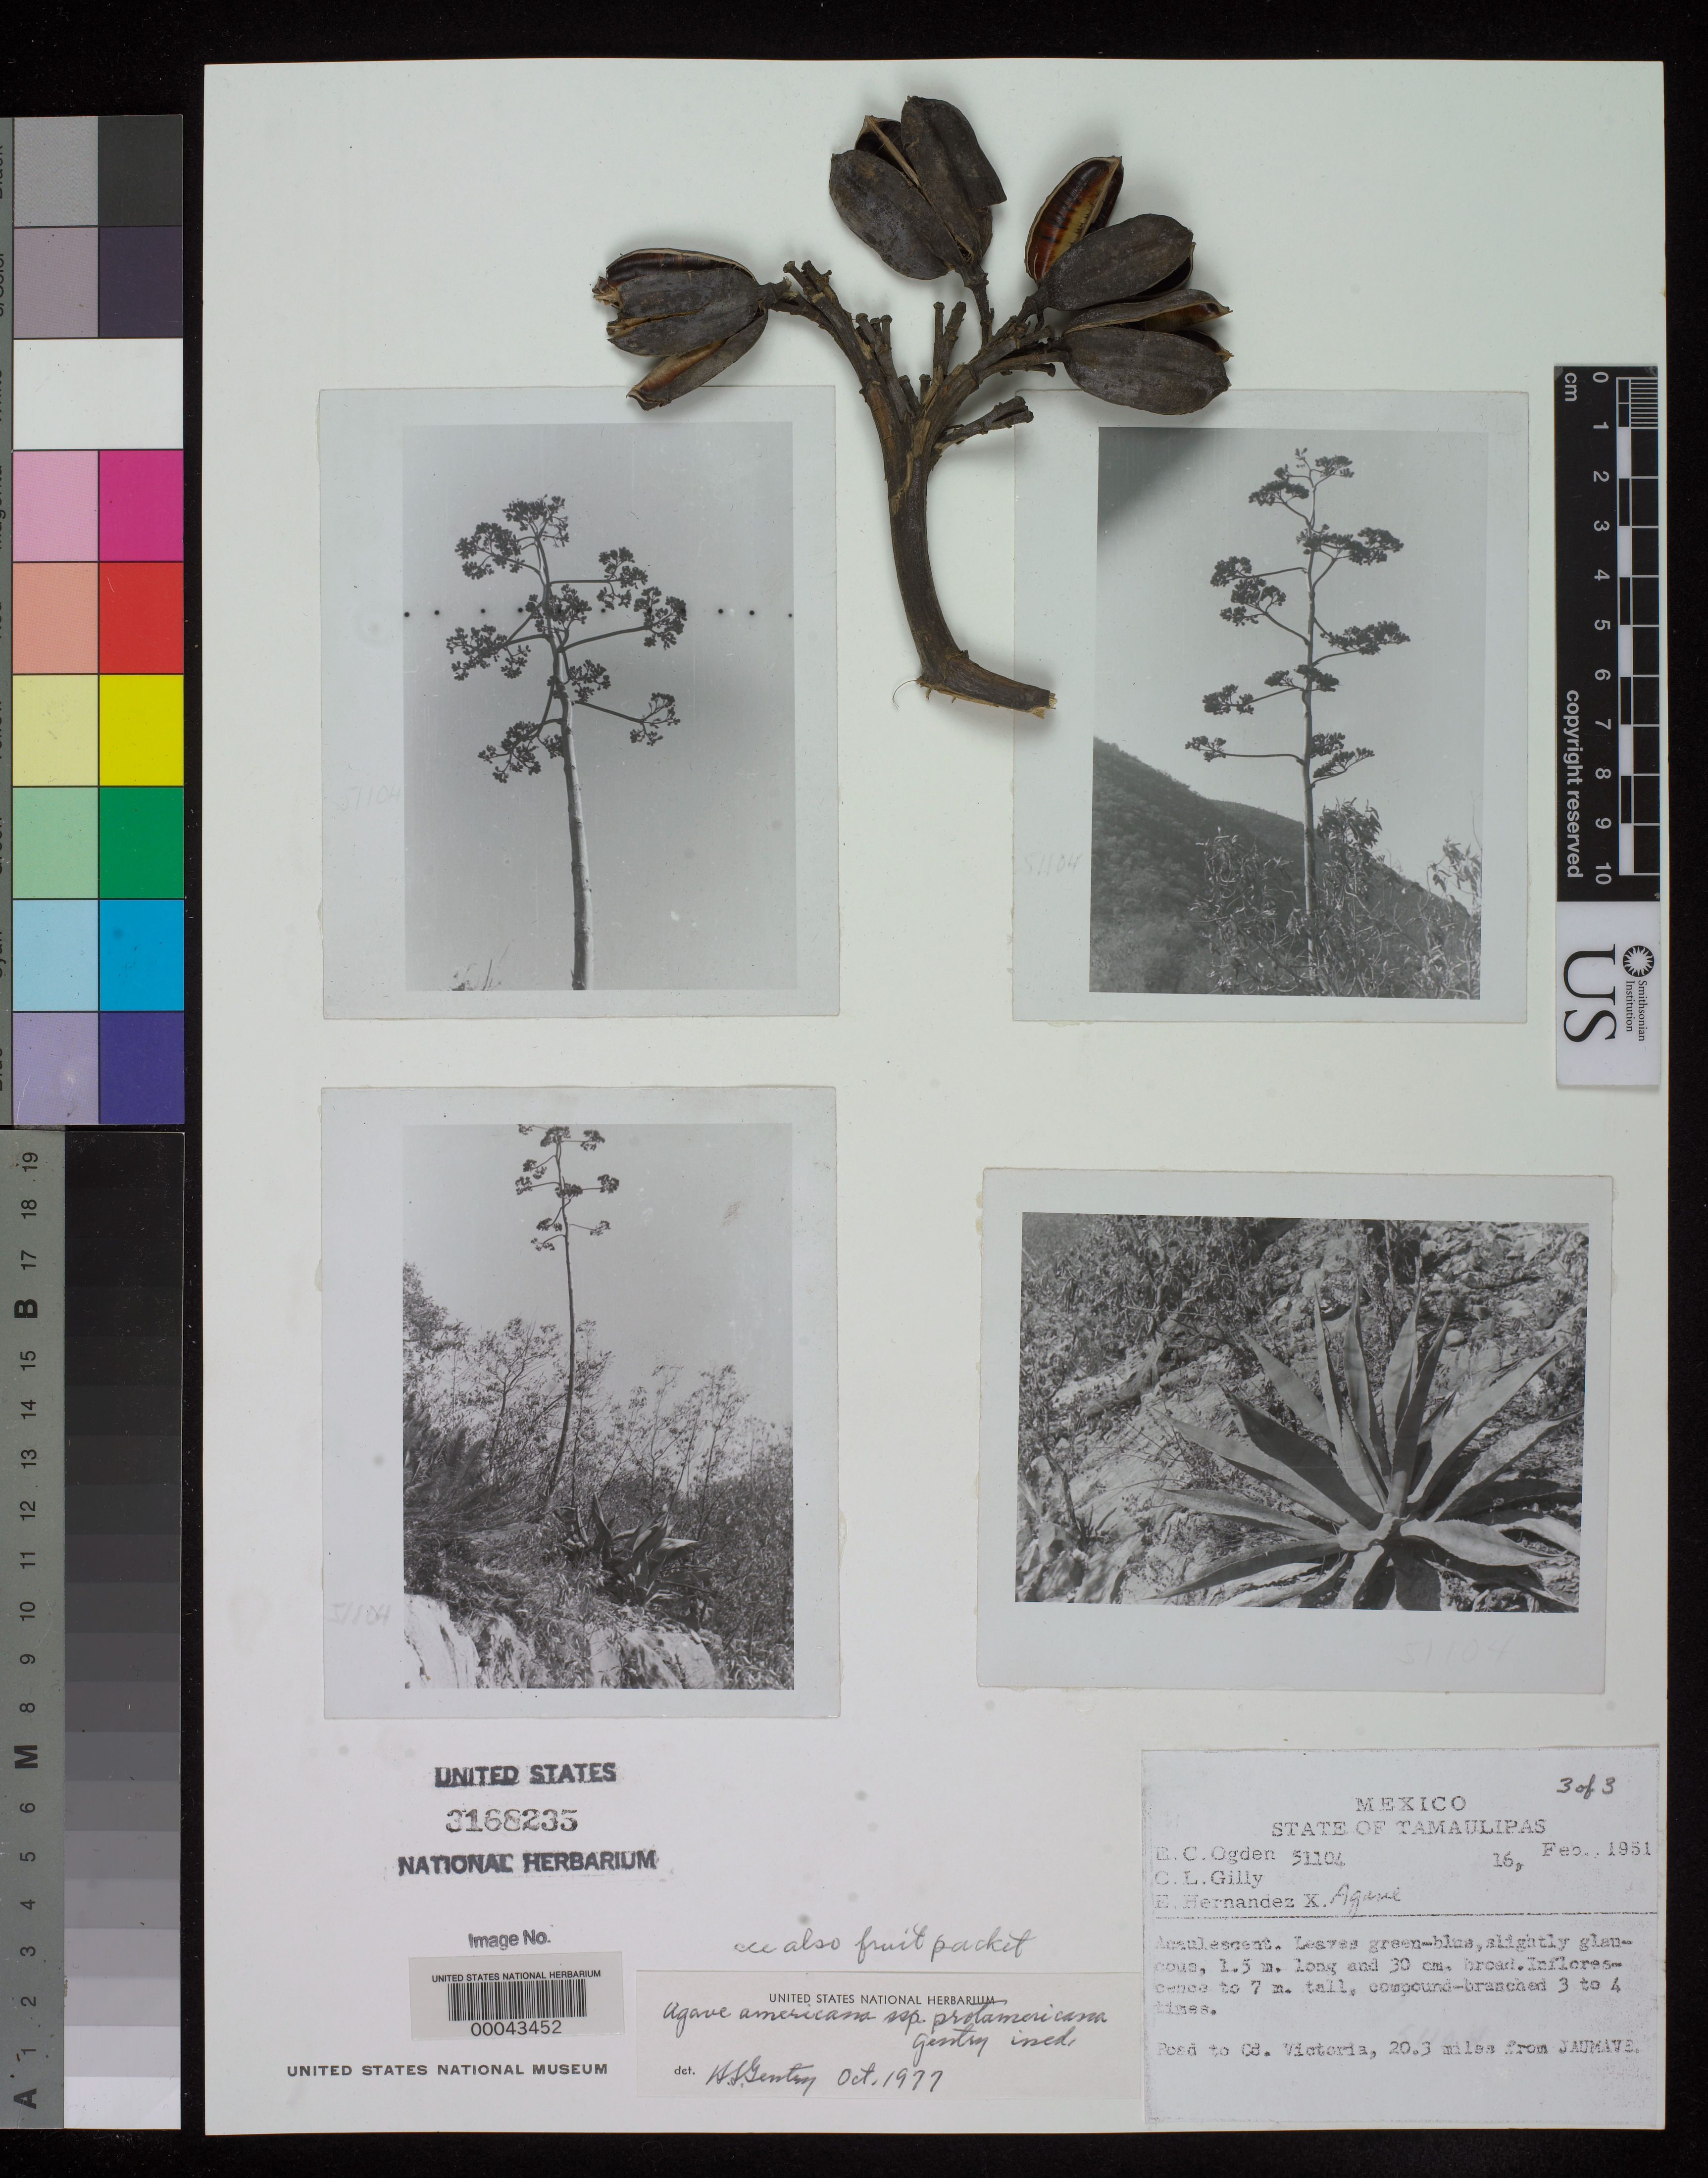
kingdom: Plantae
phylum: Tracheophyta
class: Liliopsida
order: Asparagales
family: Asparagaceae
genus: Agave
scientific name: Agave americana subsp. protamericana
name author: Gentry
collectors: E. C. Ogden, C. Gilly & E. I. Hernández-X.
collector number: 51104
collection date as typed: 16 Feb 1951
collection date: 1951-02-16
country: Mexico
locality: Road to cd. Victoria, 20.3 mi from Jaumave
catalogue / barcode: US 3168235